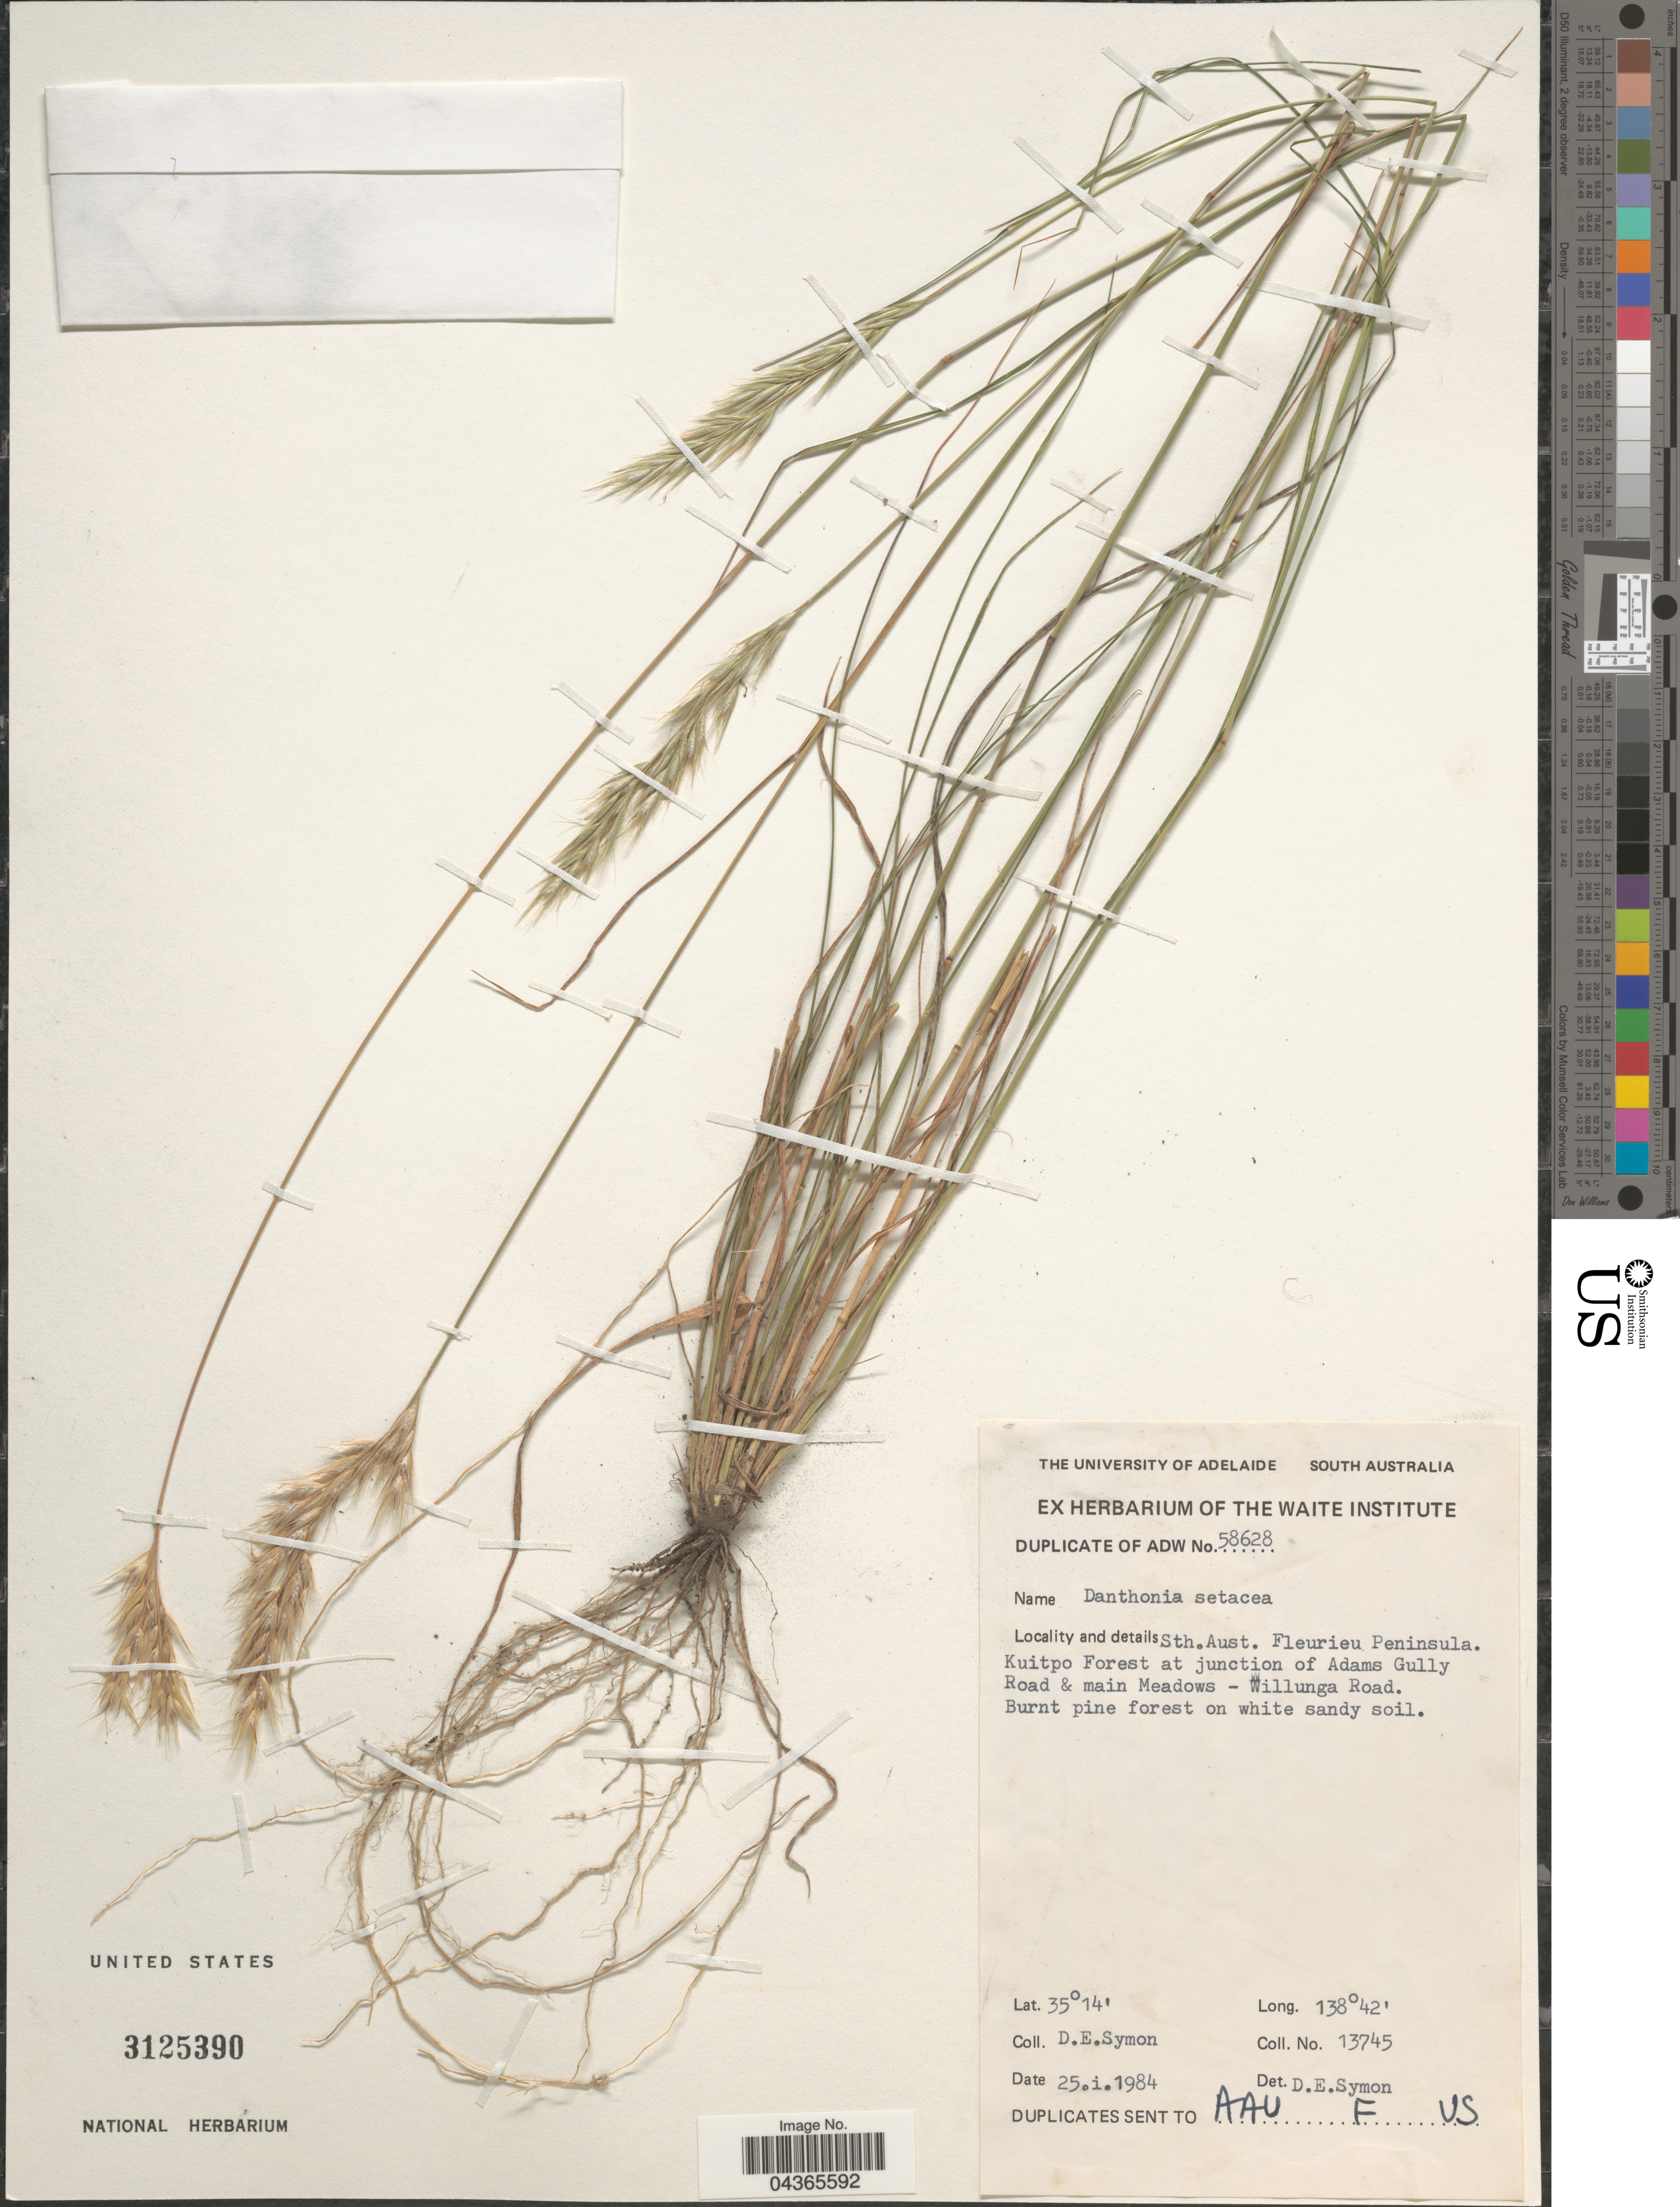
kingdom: Plantae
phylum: Tracheophyta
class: Liliopsida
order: Poales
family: Poaceae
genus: Rytidosperma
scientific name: Rytidosperma setaceum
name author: (R. Br.) Connor & Edgar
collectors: D. Symon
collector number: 13745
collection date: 1984-01-25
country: Australia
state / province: South Australia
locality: Fleurieu Peninsula. Kuitpo Forest at junction of Adams Gully Road & main Meadows - Willunga Road.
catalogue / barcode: US 3125390